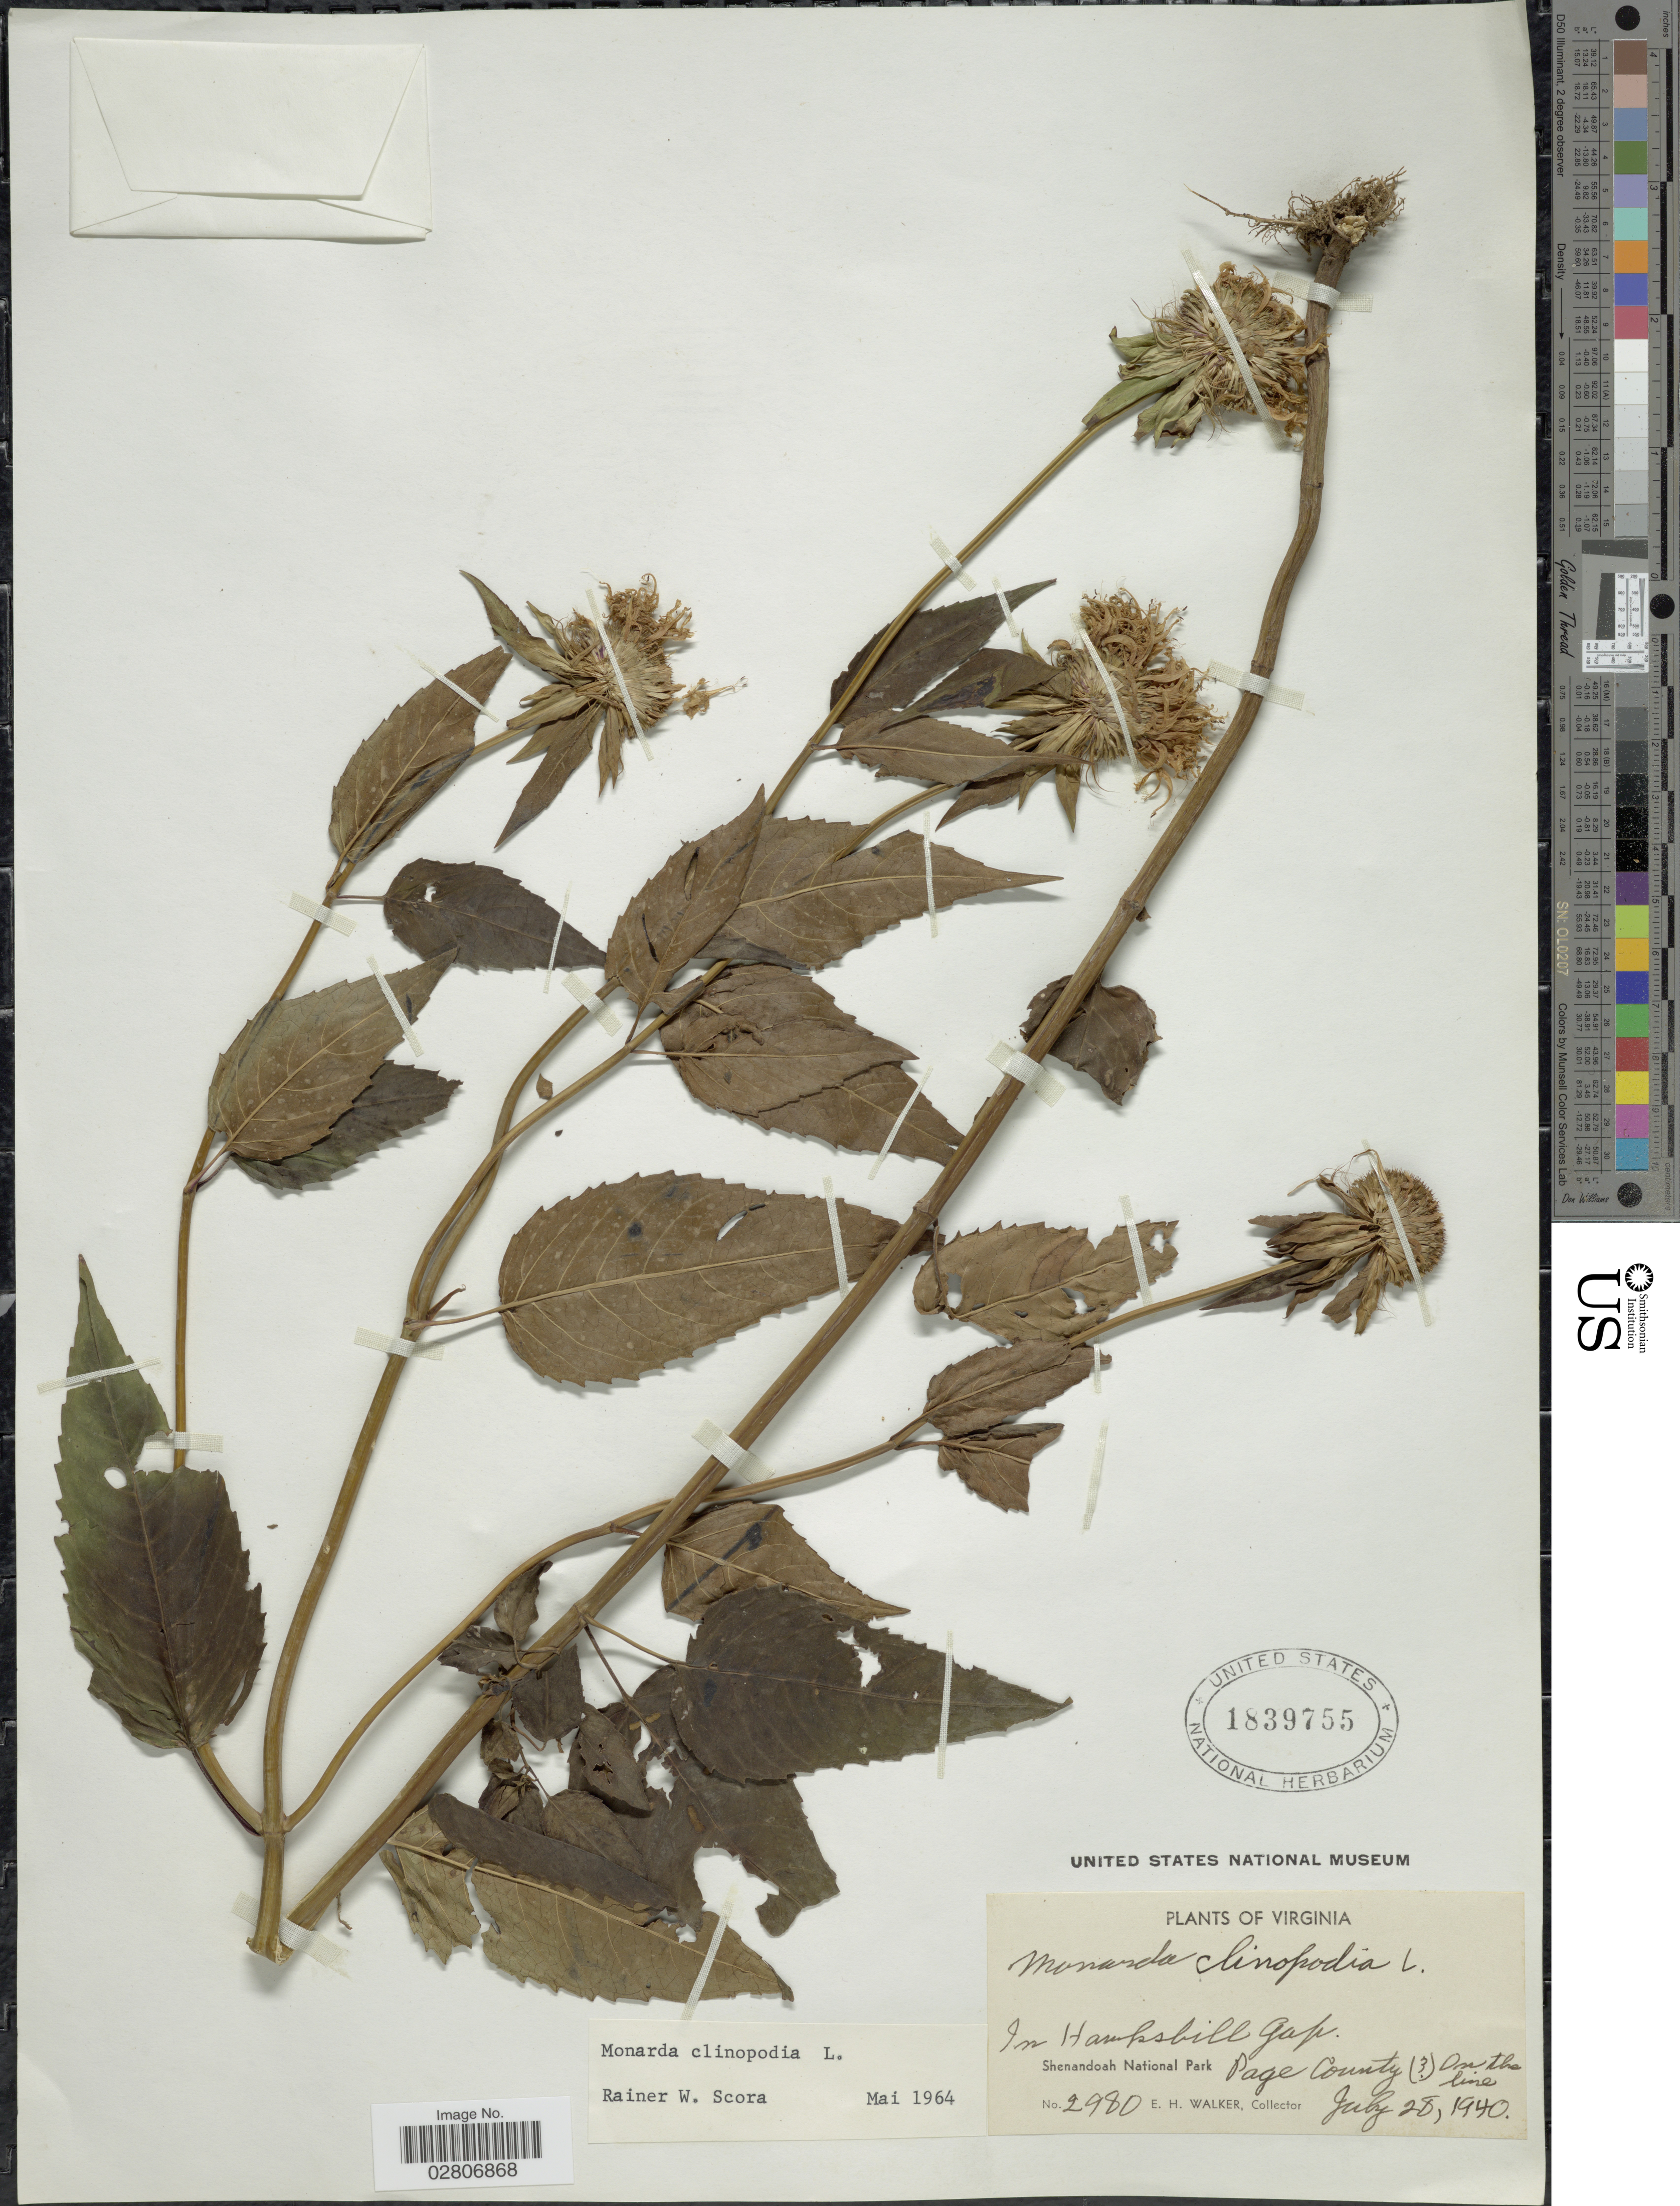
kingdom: Plantae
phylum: Tracheophyta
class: Magnoliopsida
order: Lamiales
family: Lamiaceae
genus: Monarda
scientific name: Monarda clinopodia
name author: L.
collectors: E. H. Walker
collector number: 2980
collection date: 1940-07-28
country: United States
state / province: Virginia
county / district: Page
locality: In Hawksbill Gap. Shenandoah National Park. Page County (3) On the line.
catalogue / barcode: US 1839755